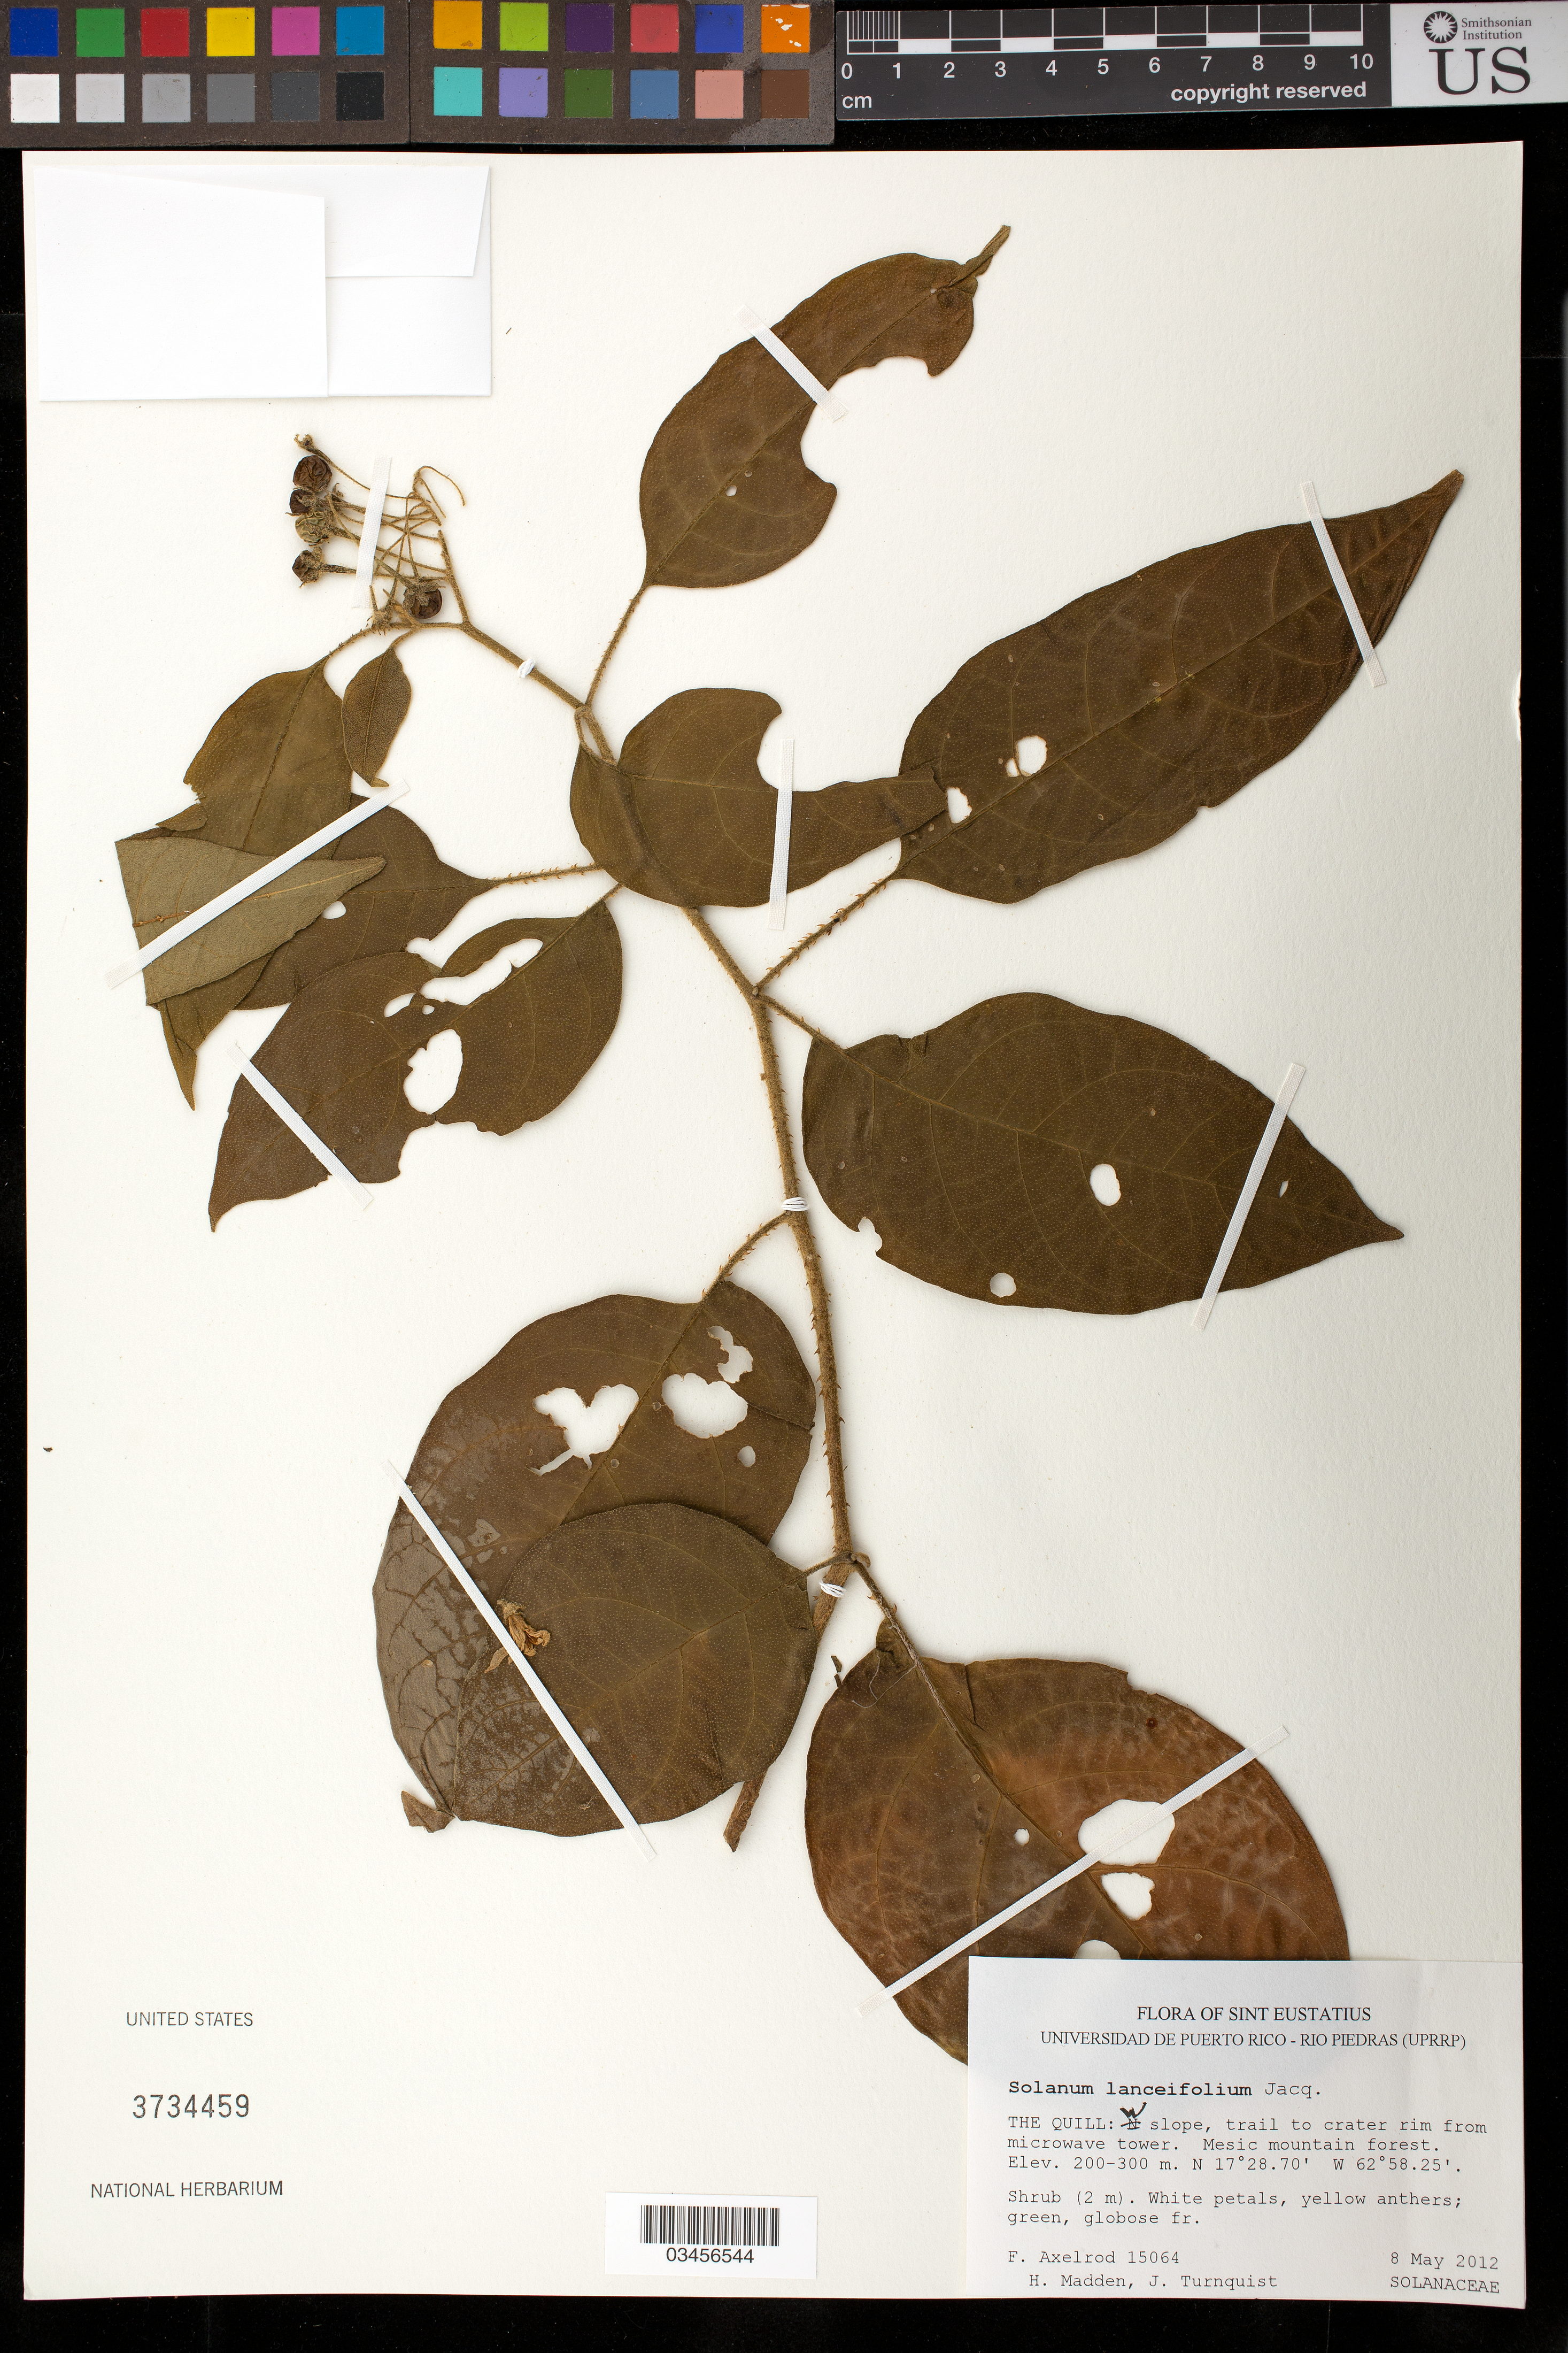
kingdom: Plantae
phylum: Tracheophyta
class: Magnoliopsida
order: Solanales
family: Solanaceae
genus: Solanum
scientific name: Solanum lanceifolium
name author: Jacq.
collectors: F. S. Axelrod, H. Madden & J. Turnquist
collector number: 15064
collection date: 2012-05-08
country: Netherlands Antilles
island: Sint Eustatius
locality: The Quill: W slope, trail to crater rim from microwave tower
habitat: Mesic mountain forest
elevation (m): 200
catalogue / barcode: US 3734459